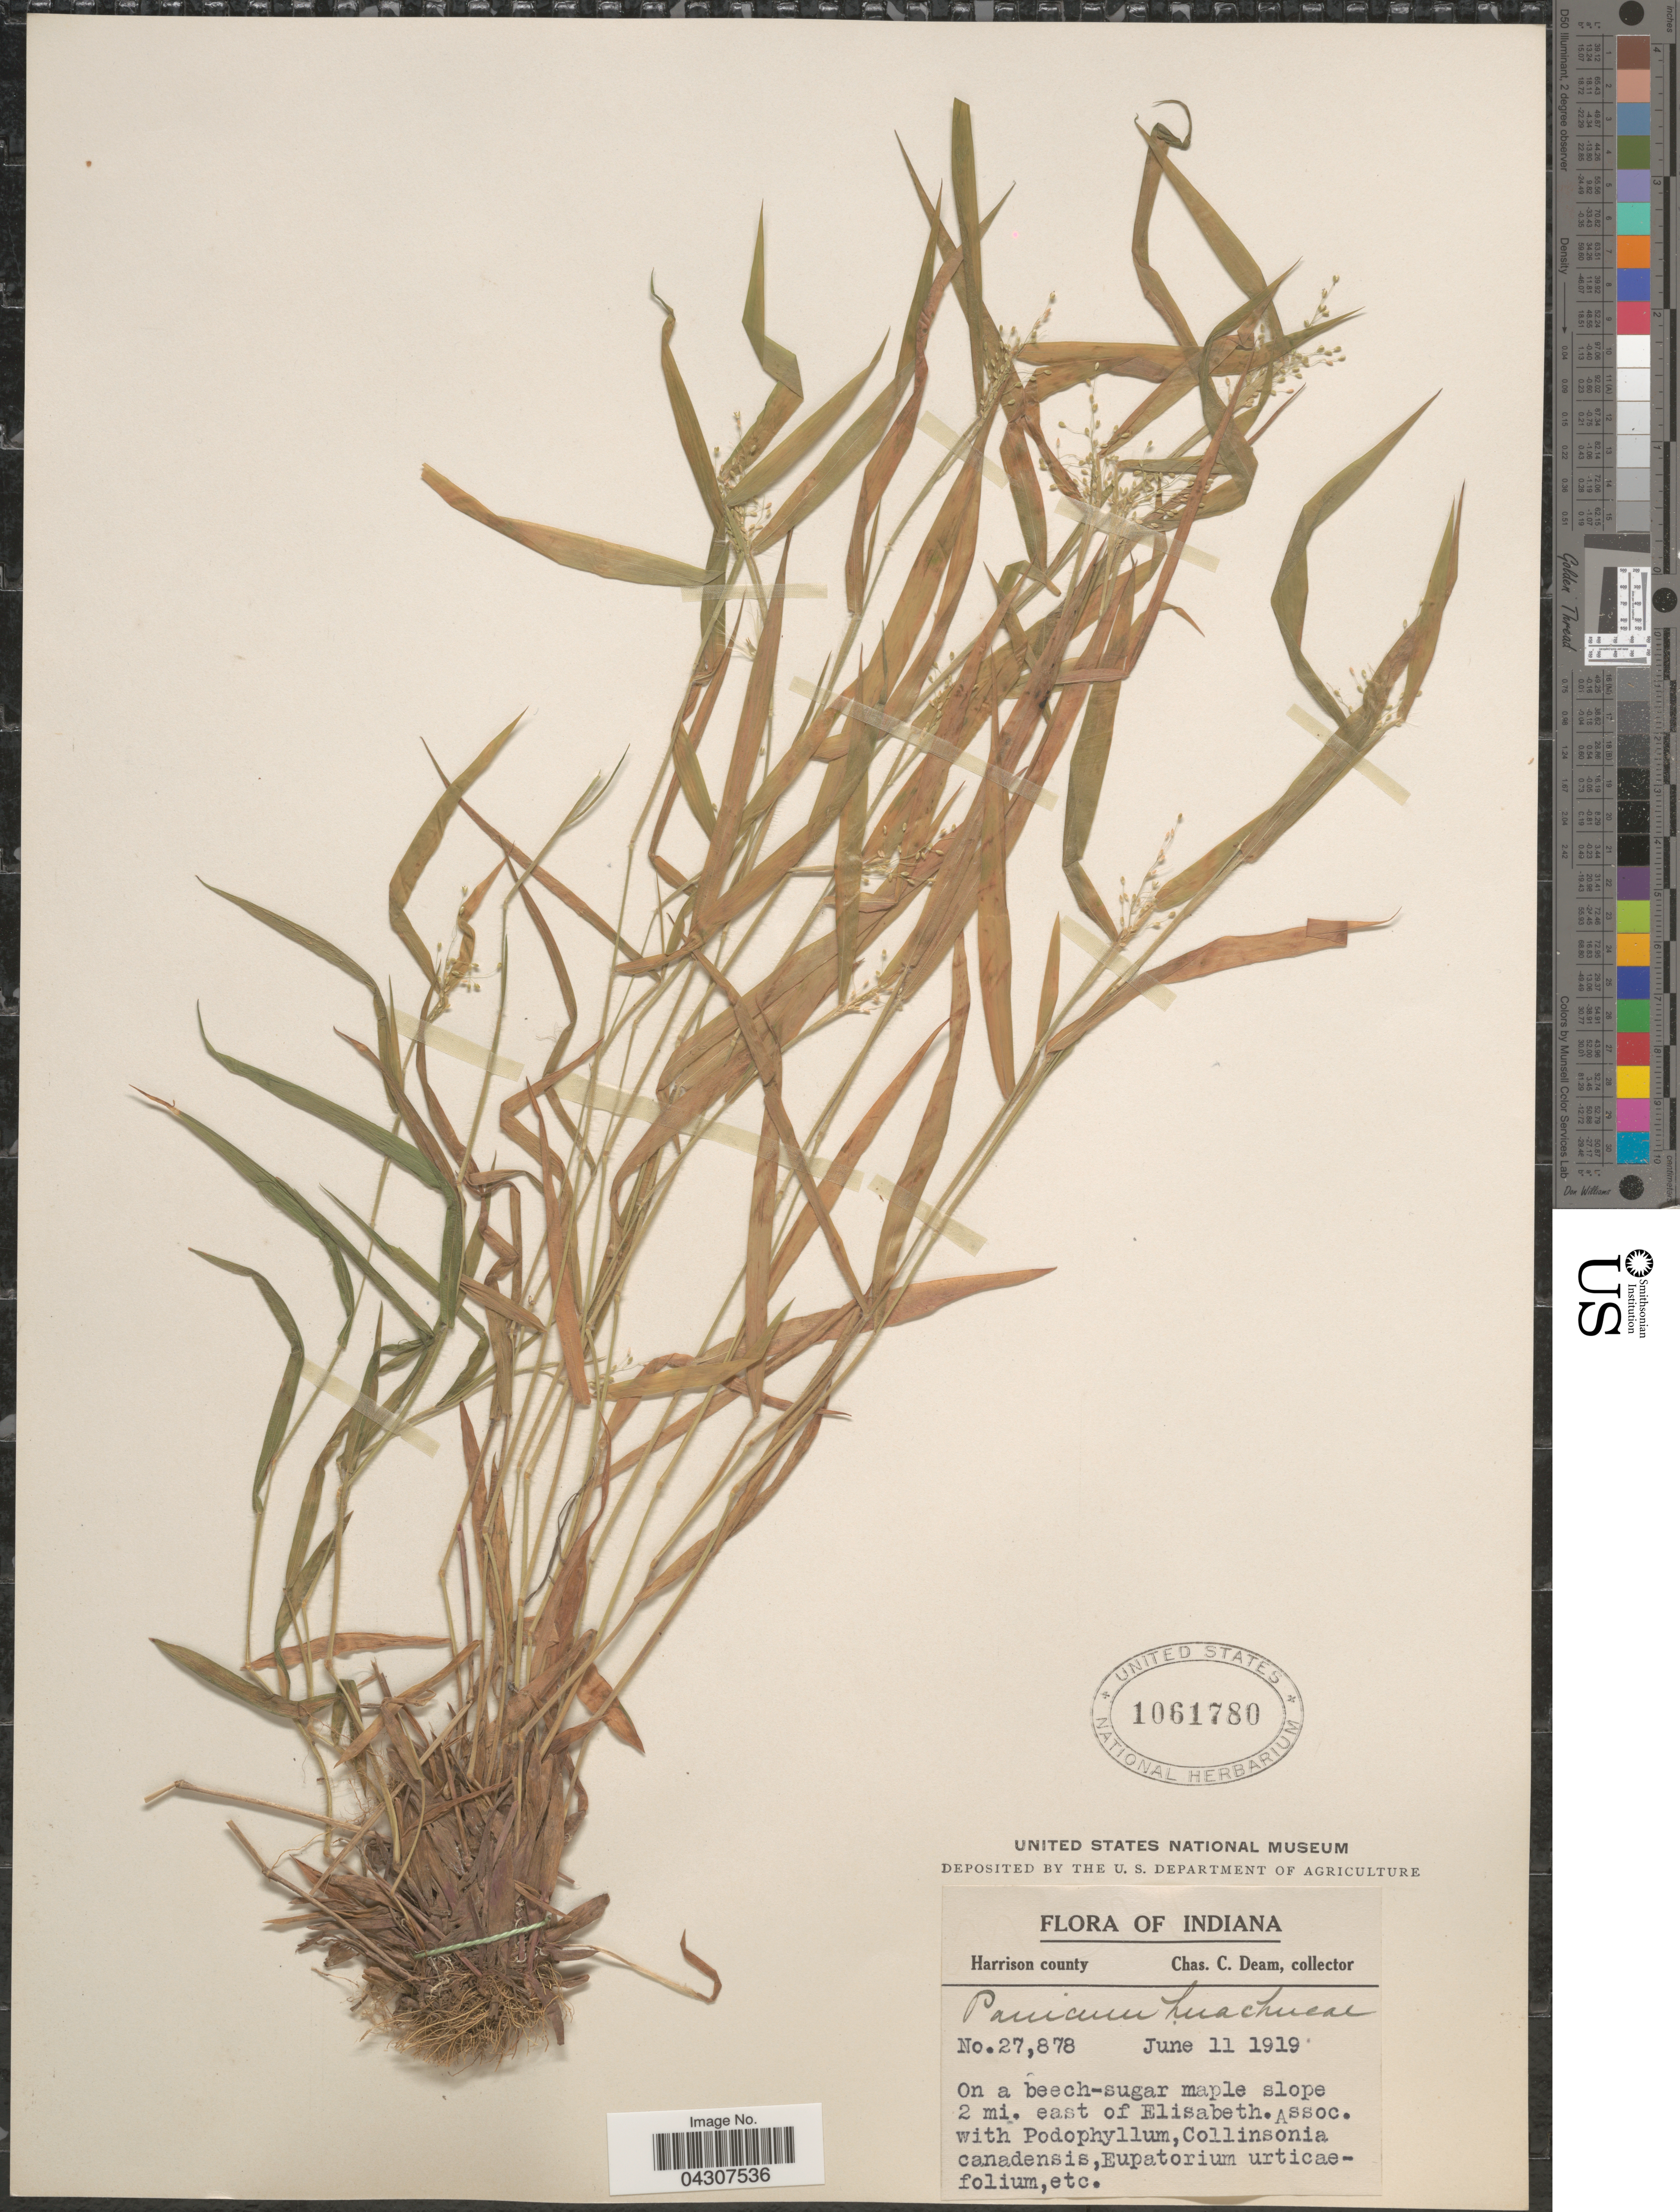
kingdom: Plantae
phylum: Tracheophyta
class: Liliopsida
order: Poales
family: Poaceae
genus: Dichanthelium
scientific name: Dichanthelium acuminatum var. acuminatum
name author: (Sw.) Gould & C.A. Clark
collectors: C. C. Deam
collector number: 27878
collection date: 1919-06-11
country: United States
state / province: Indiana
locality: Harrison County. On a beech-sugar maple slope 2 mi. east of Elisabeth.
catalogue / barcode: US 1061780